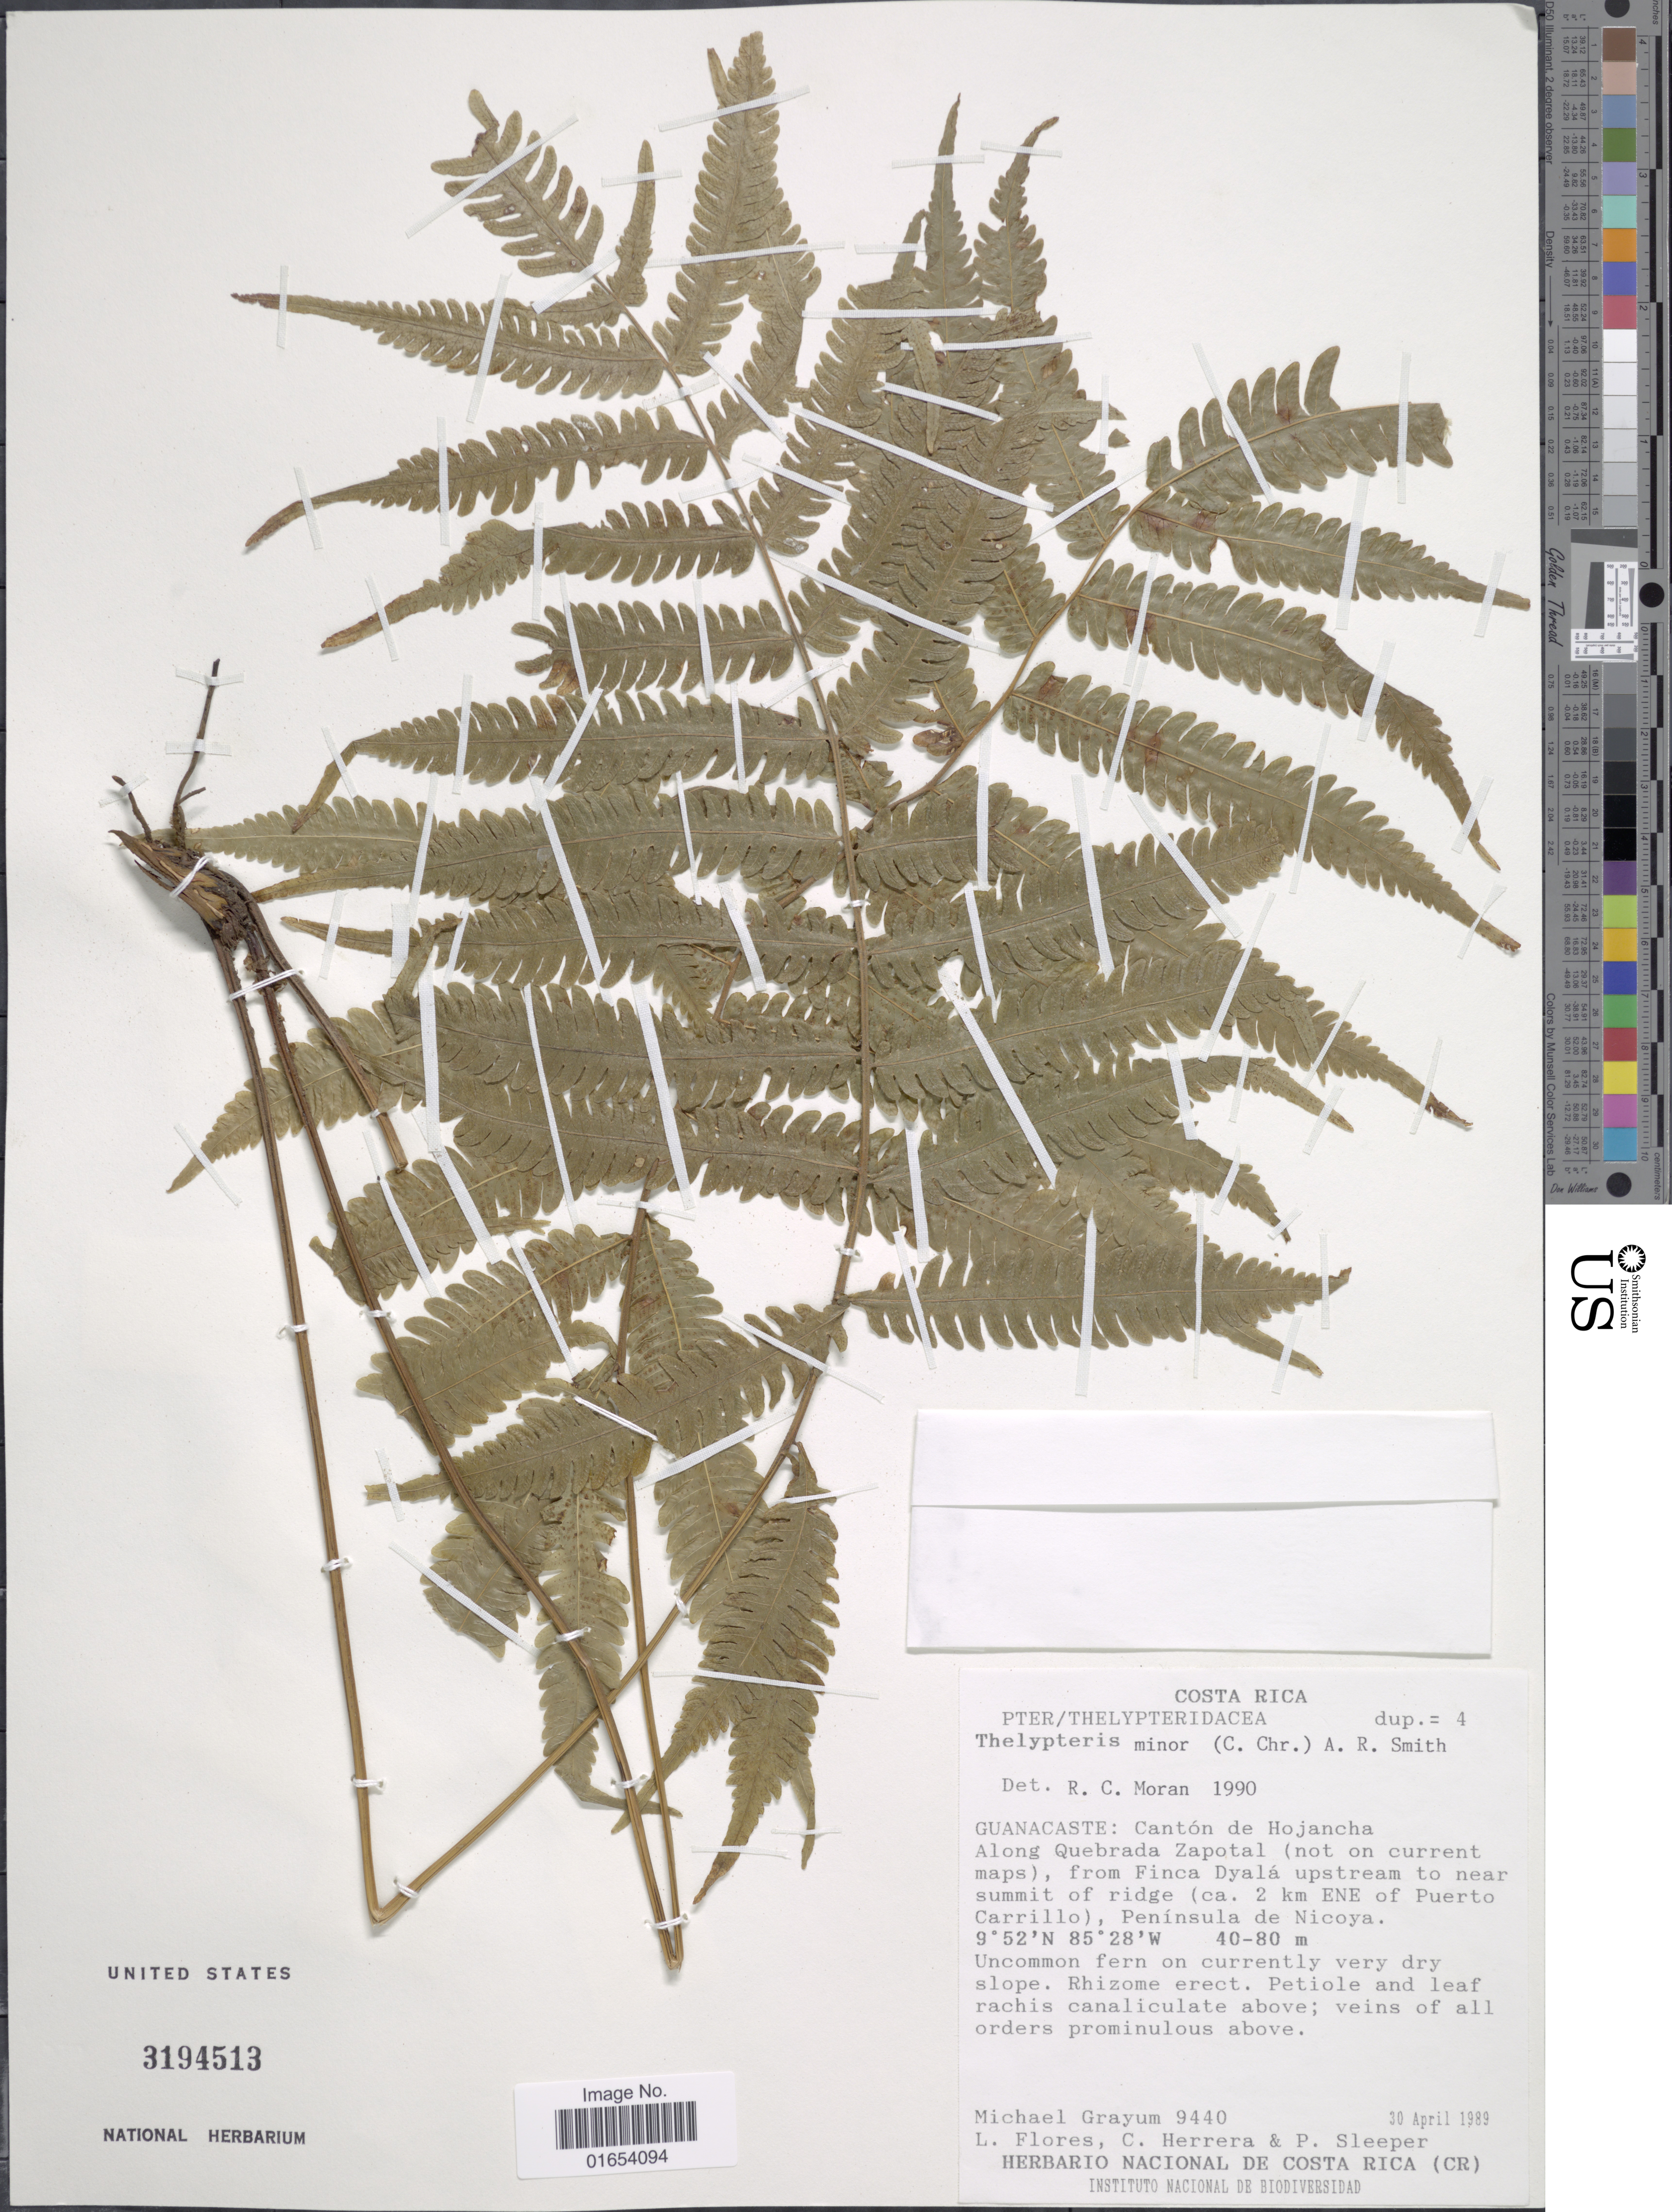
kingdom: Plantae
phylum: Tracheophyta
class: Polypodiopsida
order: Polypodiales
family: Thelypteridaceae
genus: Goniopteris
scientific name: Goniopteris minor (C. Chr.) comb. nov., ined 2015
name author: (C. Chr.)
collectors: M. H. Grayum, L. Flores, C. Herrera & P. Sleeper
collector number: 9440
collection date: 1989-04-30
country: Costa Rica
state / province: Guanacaste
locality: Costa Rica, Guanacaste: Canton de Hojancha, along Quebrada Zapotal (not on current maps), from Finca Dyala upstream to near summit of fridge (ca. 2 km ENE of Puerto Carillo), Peninsula de Nicoya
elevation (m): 40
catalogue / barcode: US 3194513